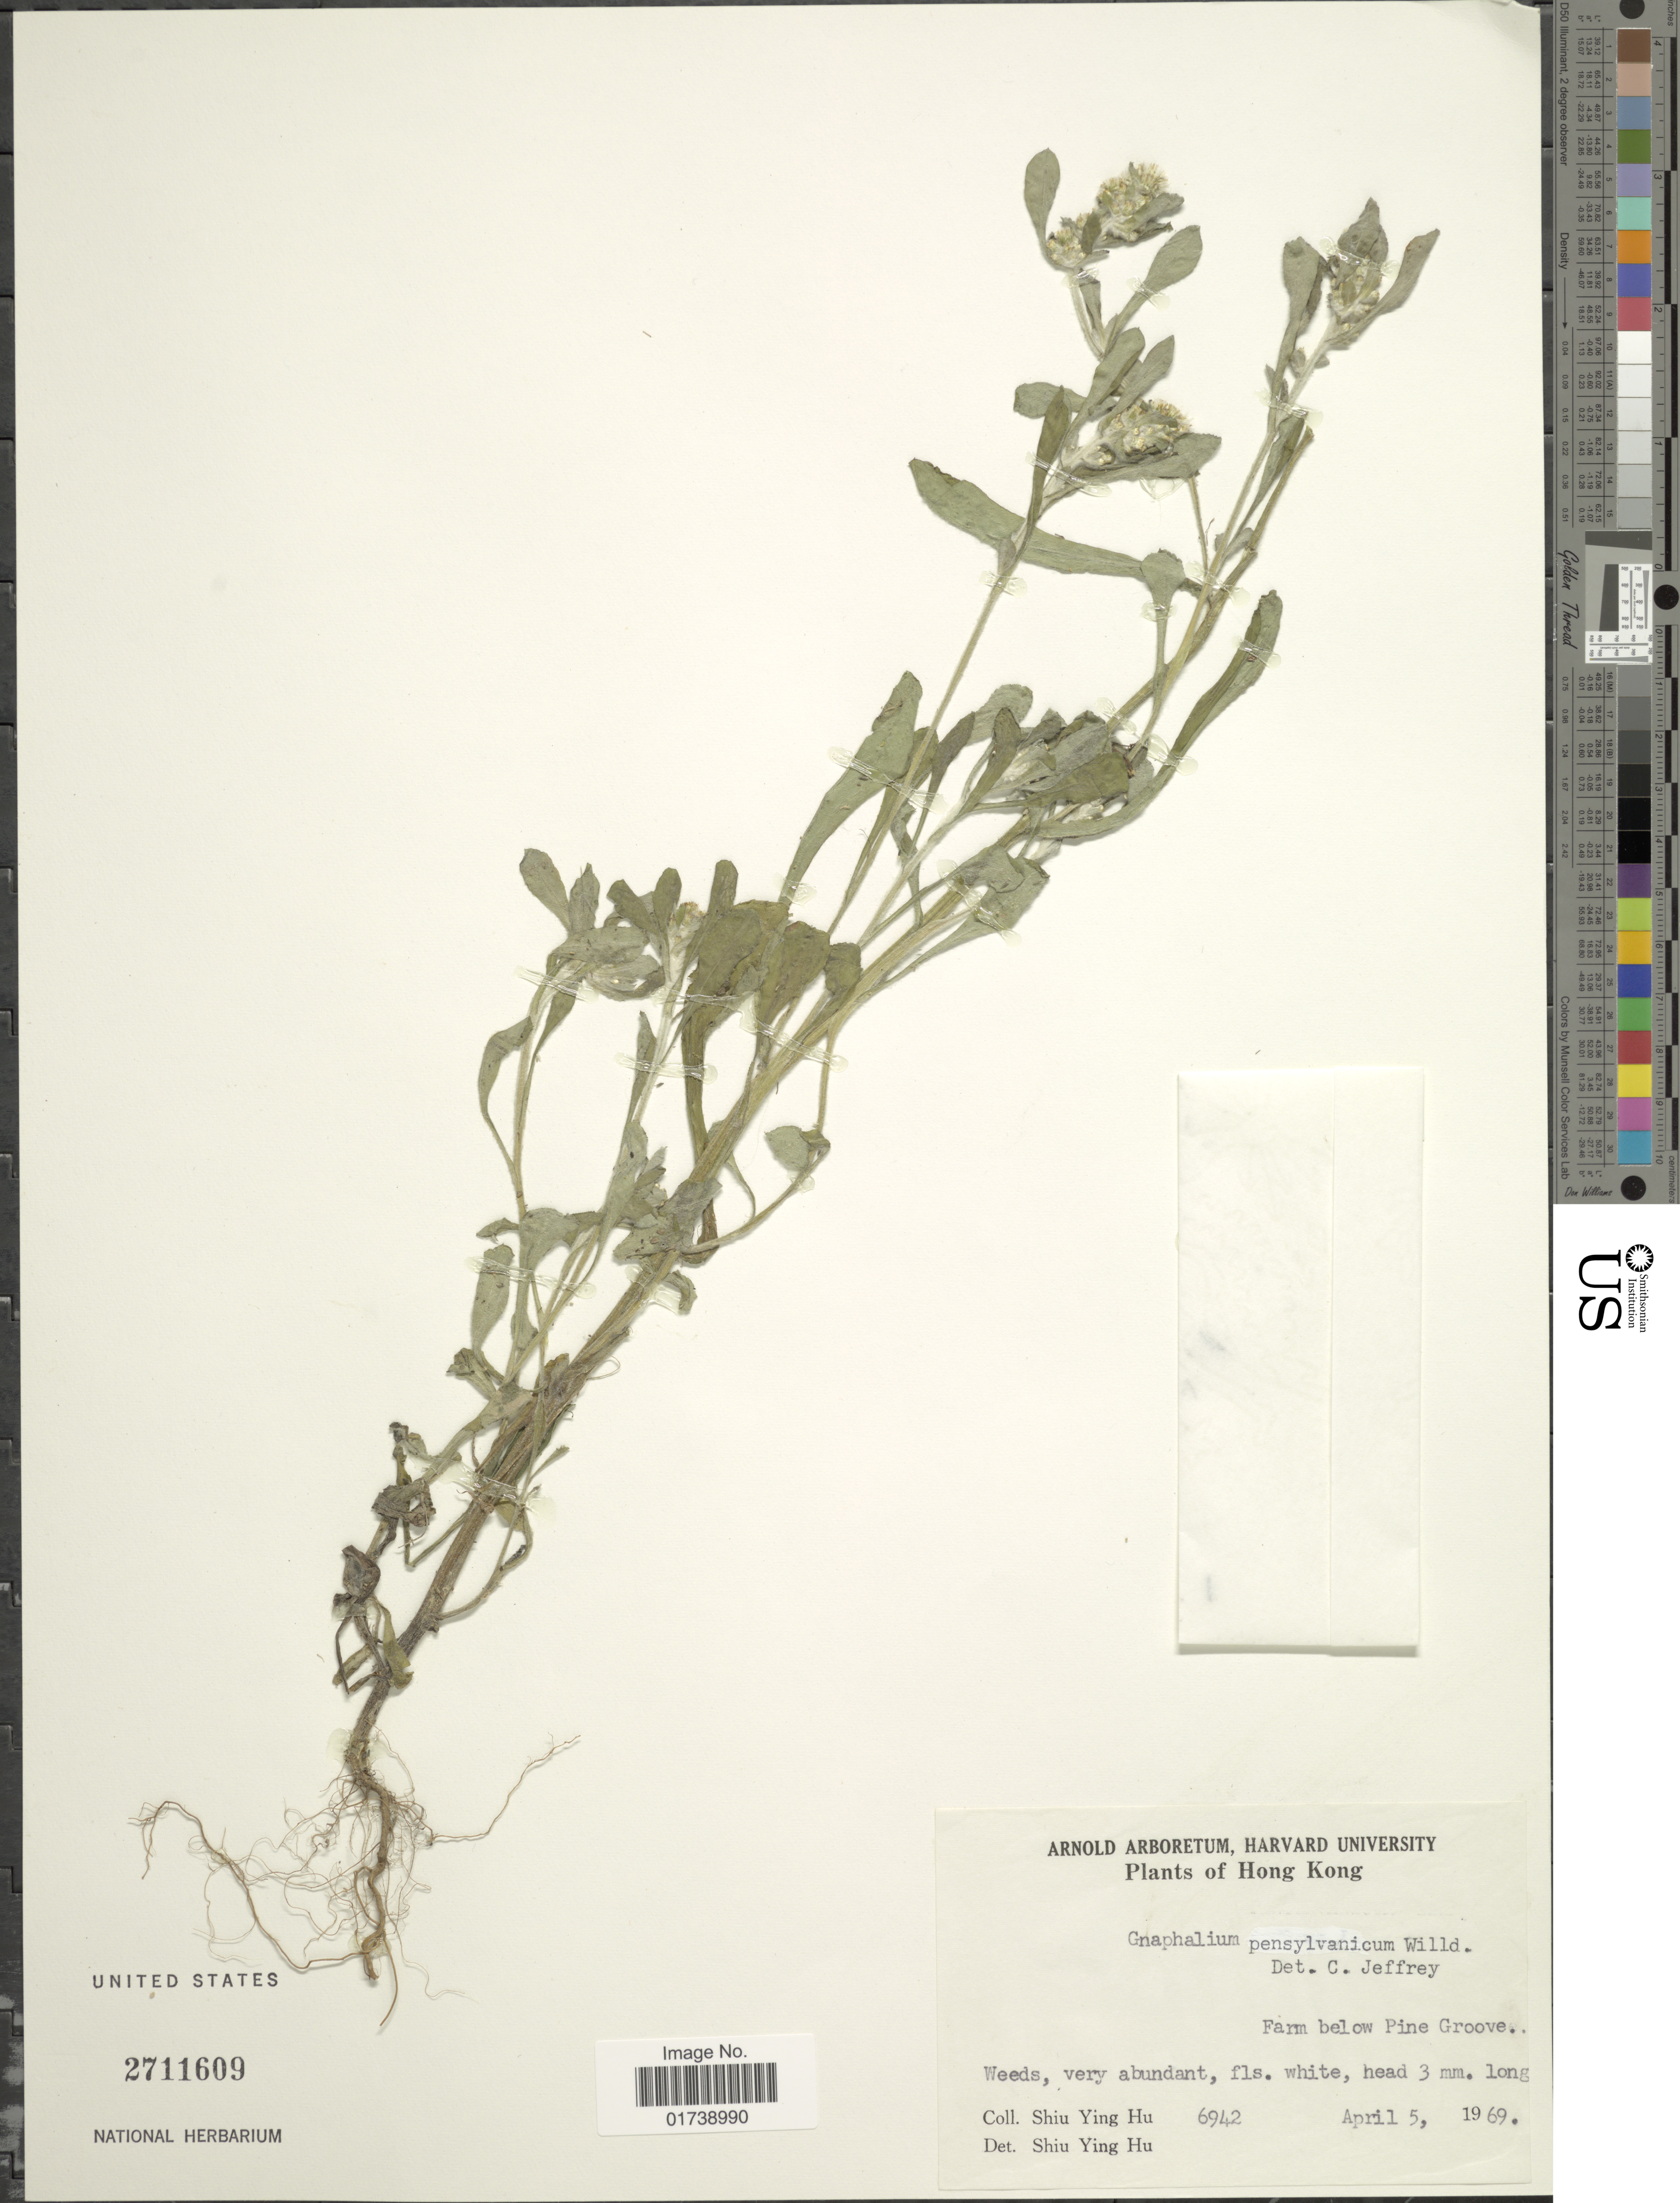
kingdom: Plantae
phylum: Tracheophyta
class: Magnoliopsida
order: Asterales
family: Asteraceae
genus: Gamochaeta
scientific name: Gamochaeta pensylvanica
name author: (Willd.) Cabrera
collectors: S. Y. Hu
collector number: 6942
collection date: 1969-04-05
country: China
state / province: Hong Kong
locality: Farm below Pine Groove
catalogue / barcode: US 2711609